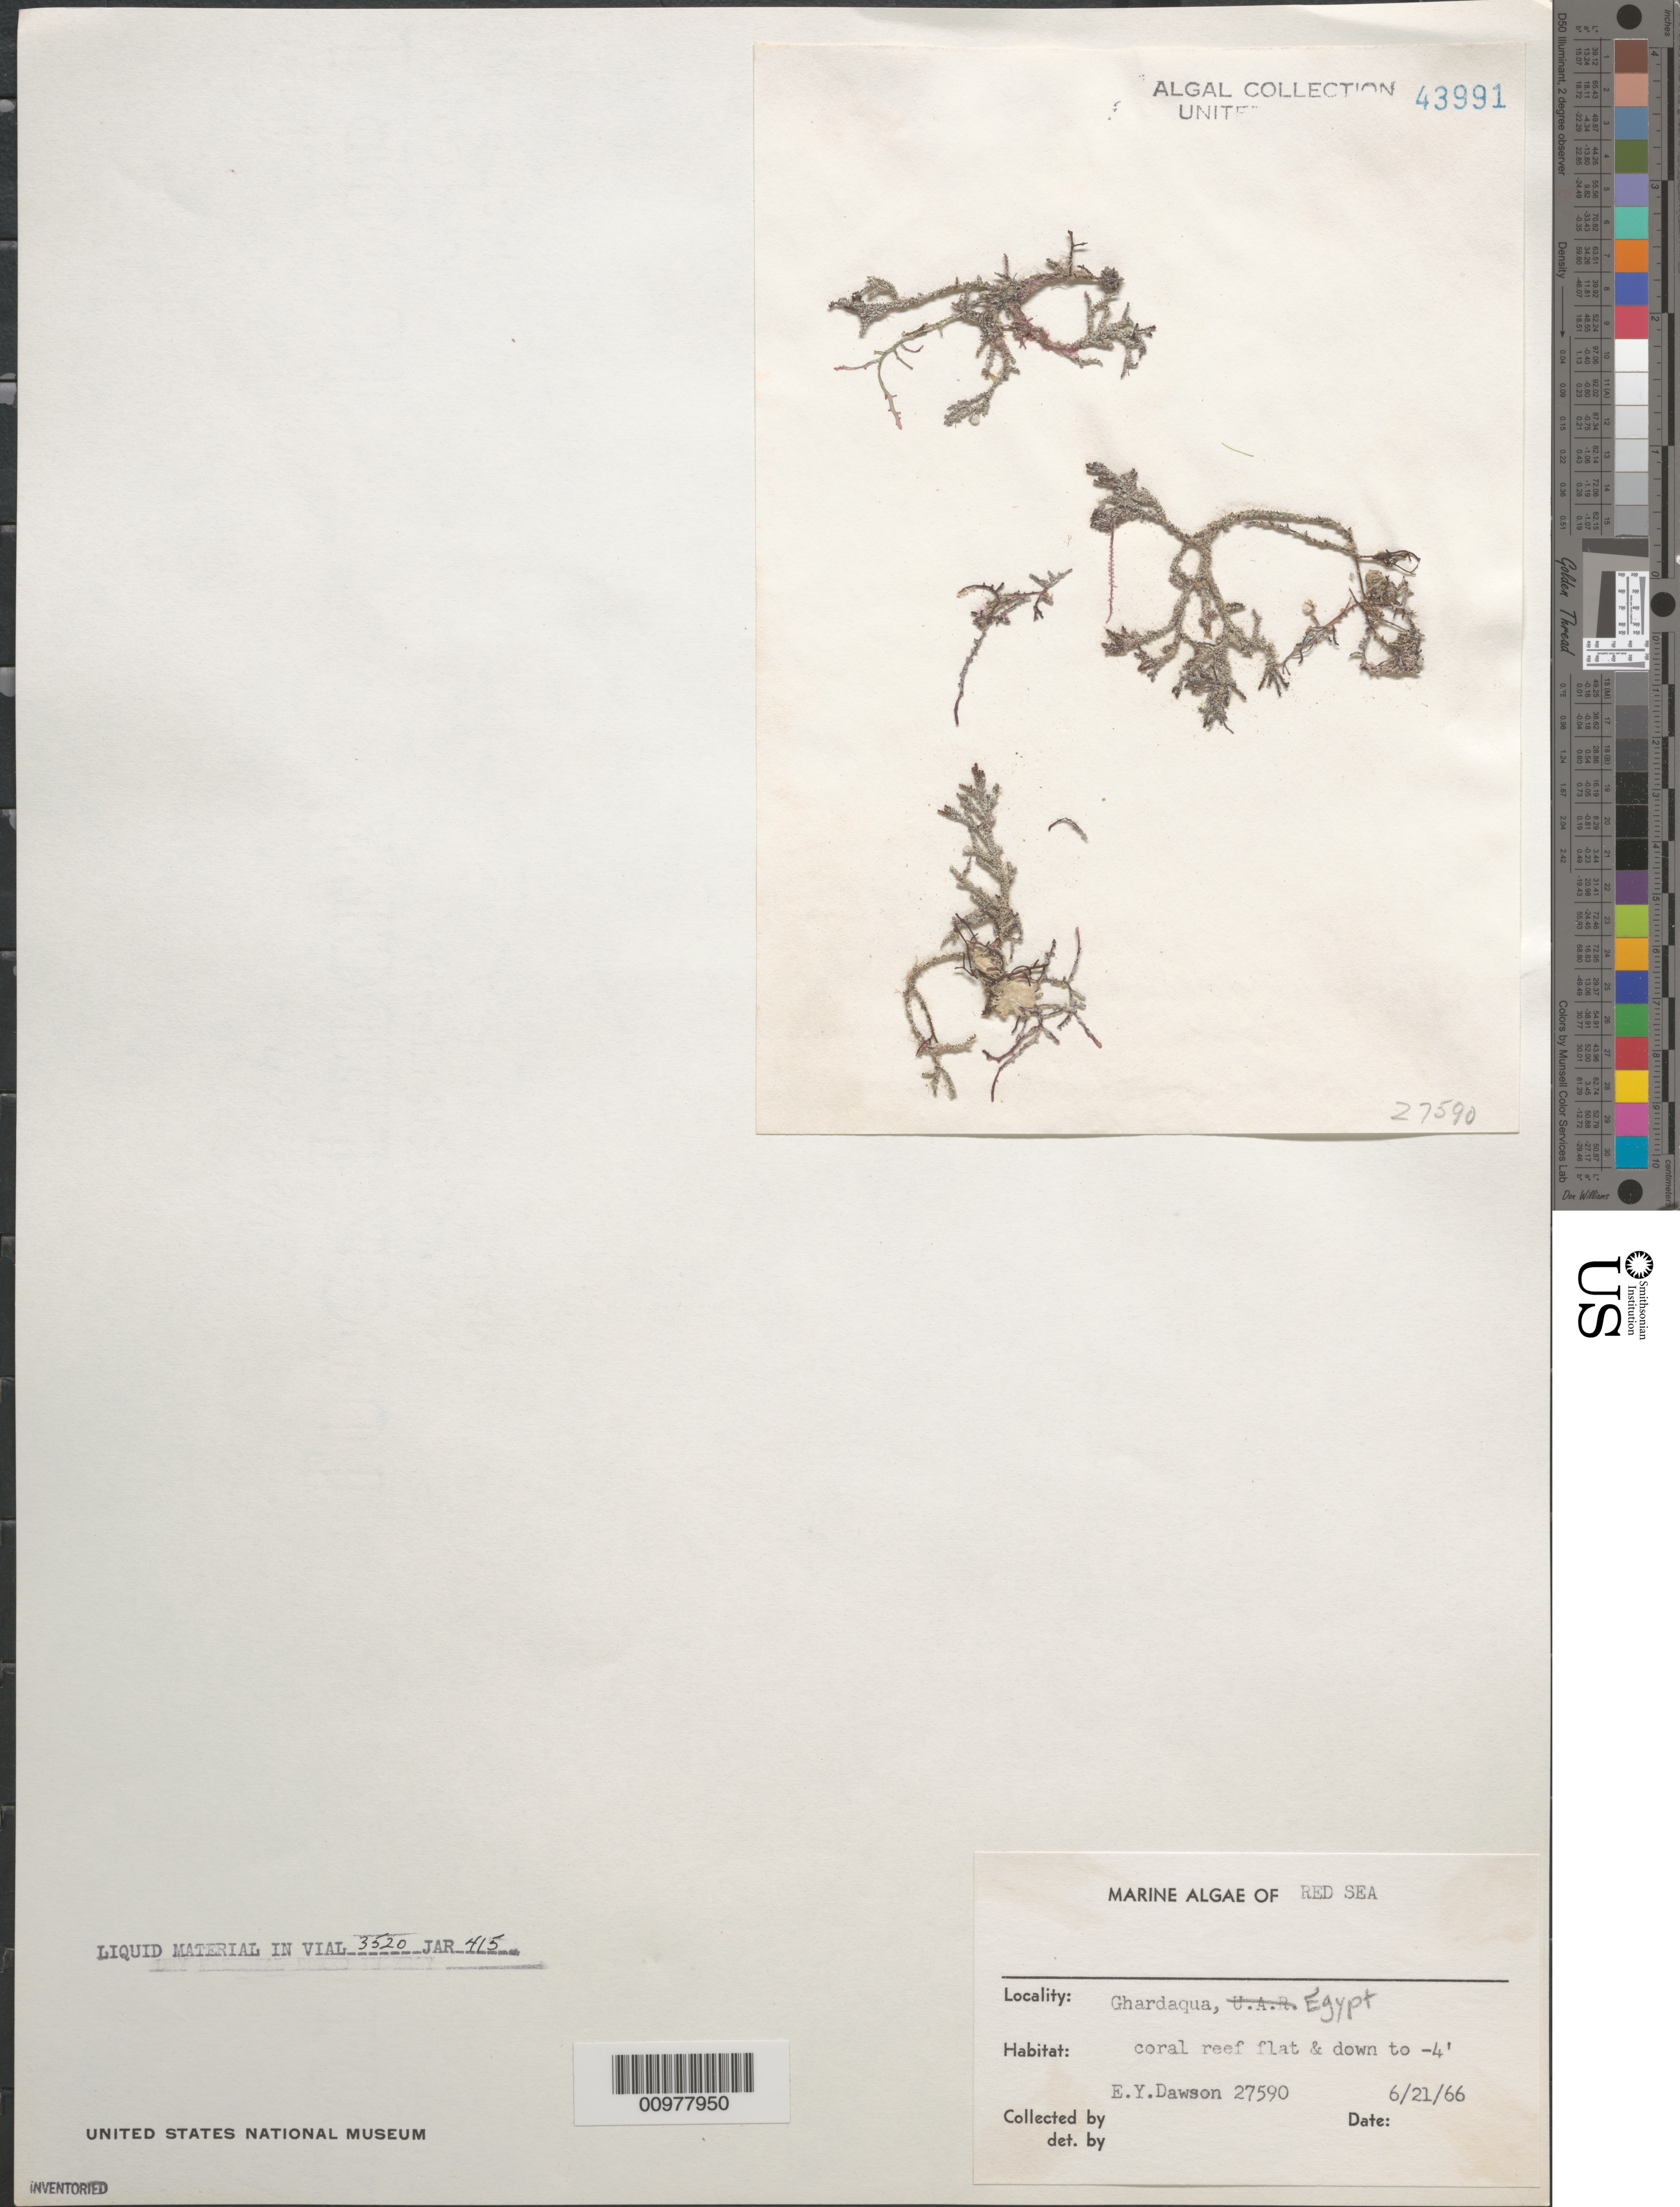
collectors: E. Y. Dawson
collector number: EYD 27590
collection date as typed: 21 Jun 1966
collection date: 1966-06-21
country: Egypt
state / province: Al Bahr al Ahmar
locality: Ghardaqua, Red Sea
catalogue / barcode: US 43991